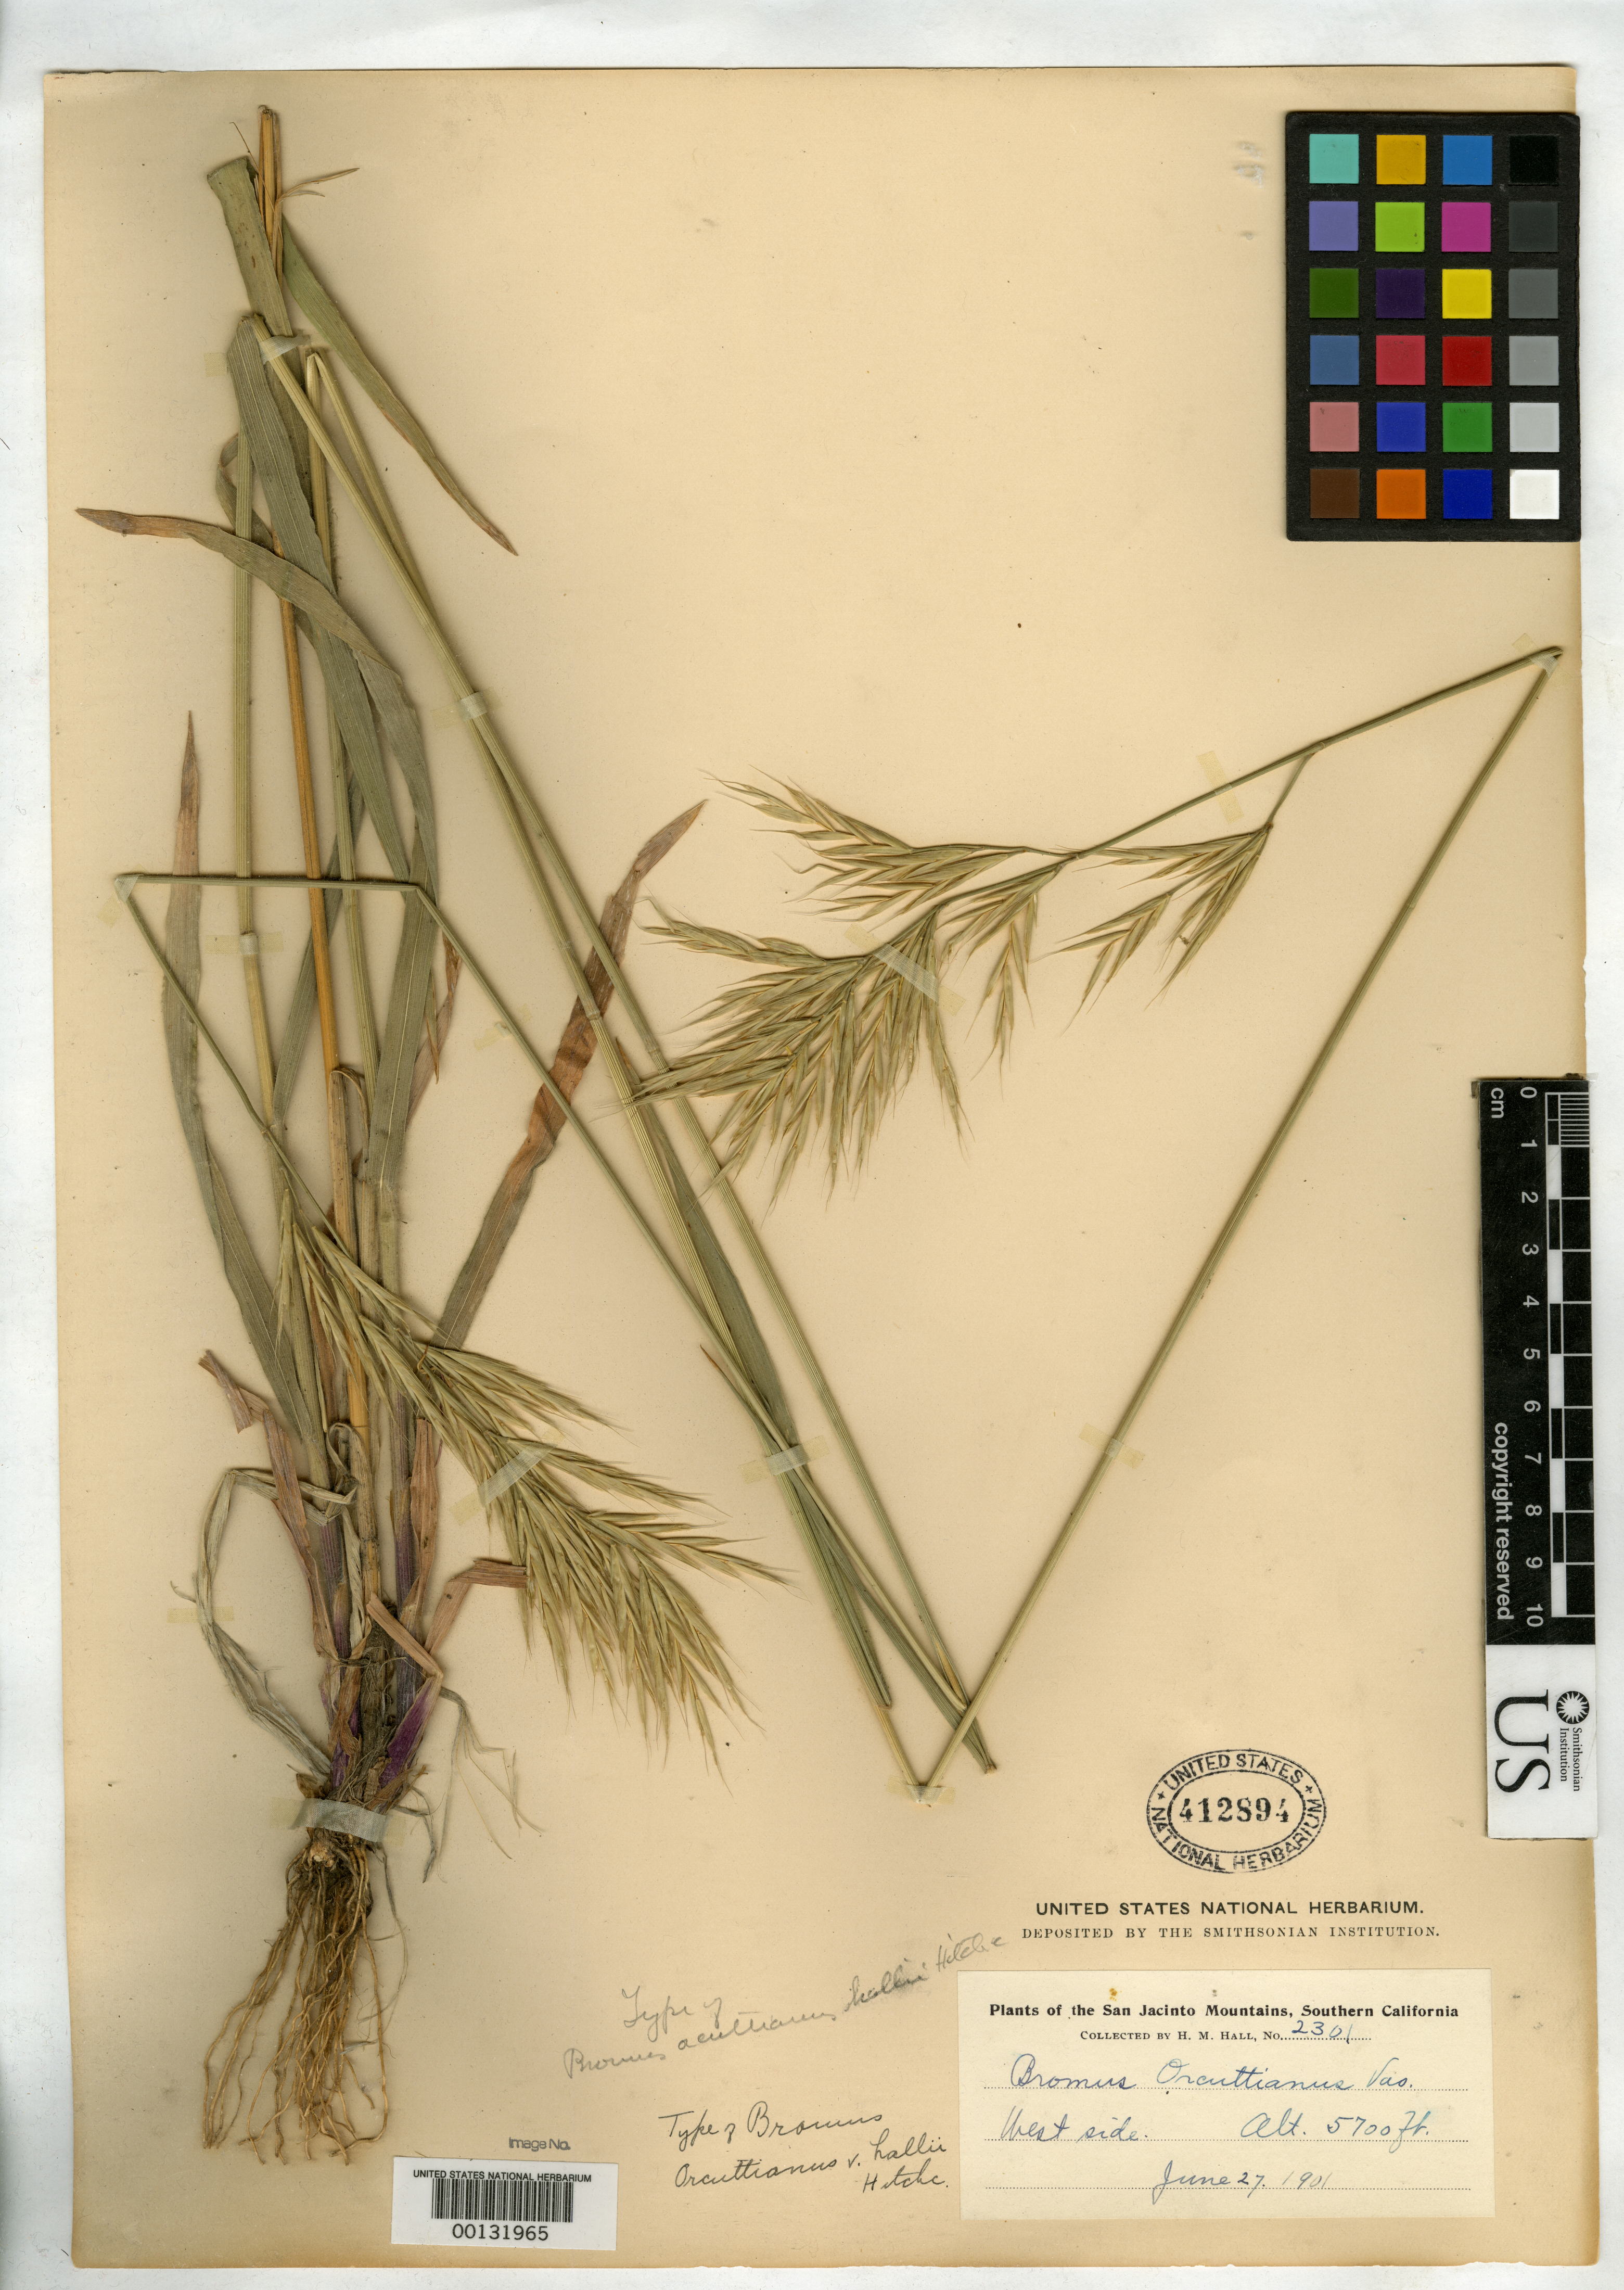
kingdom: Plantae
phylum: Tracheophyta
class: Liliopsida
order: Poales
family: Poaceae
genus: Bromus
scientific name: Bromus orcuttianus var. hallii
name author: Hitchc. in Jeps.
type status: Holotype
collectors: H. M. Hall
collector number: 2301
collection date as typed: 27 Jun 1901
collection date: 1901-06-27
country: United States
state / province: California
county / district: Riverside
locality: West side San Jacinto Mts.; alt. 5700 ft.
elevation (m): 1737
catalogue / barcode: US 412894